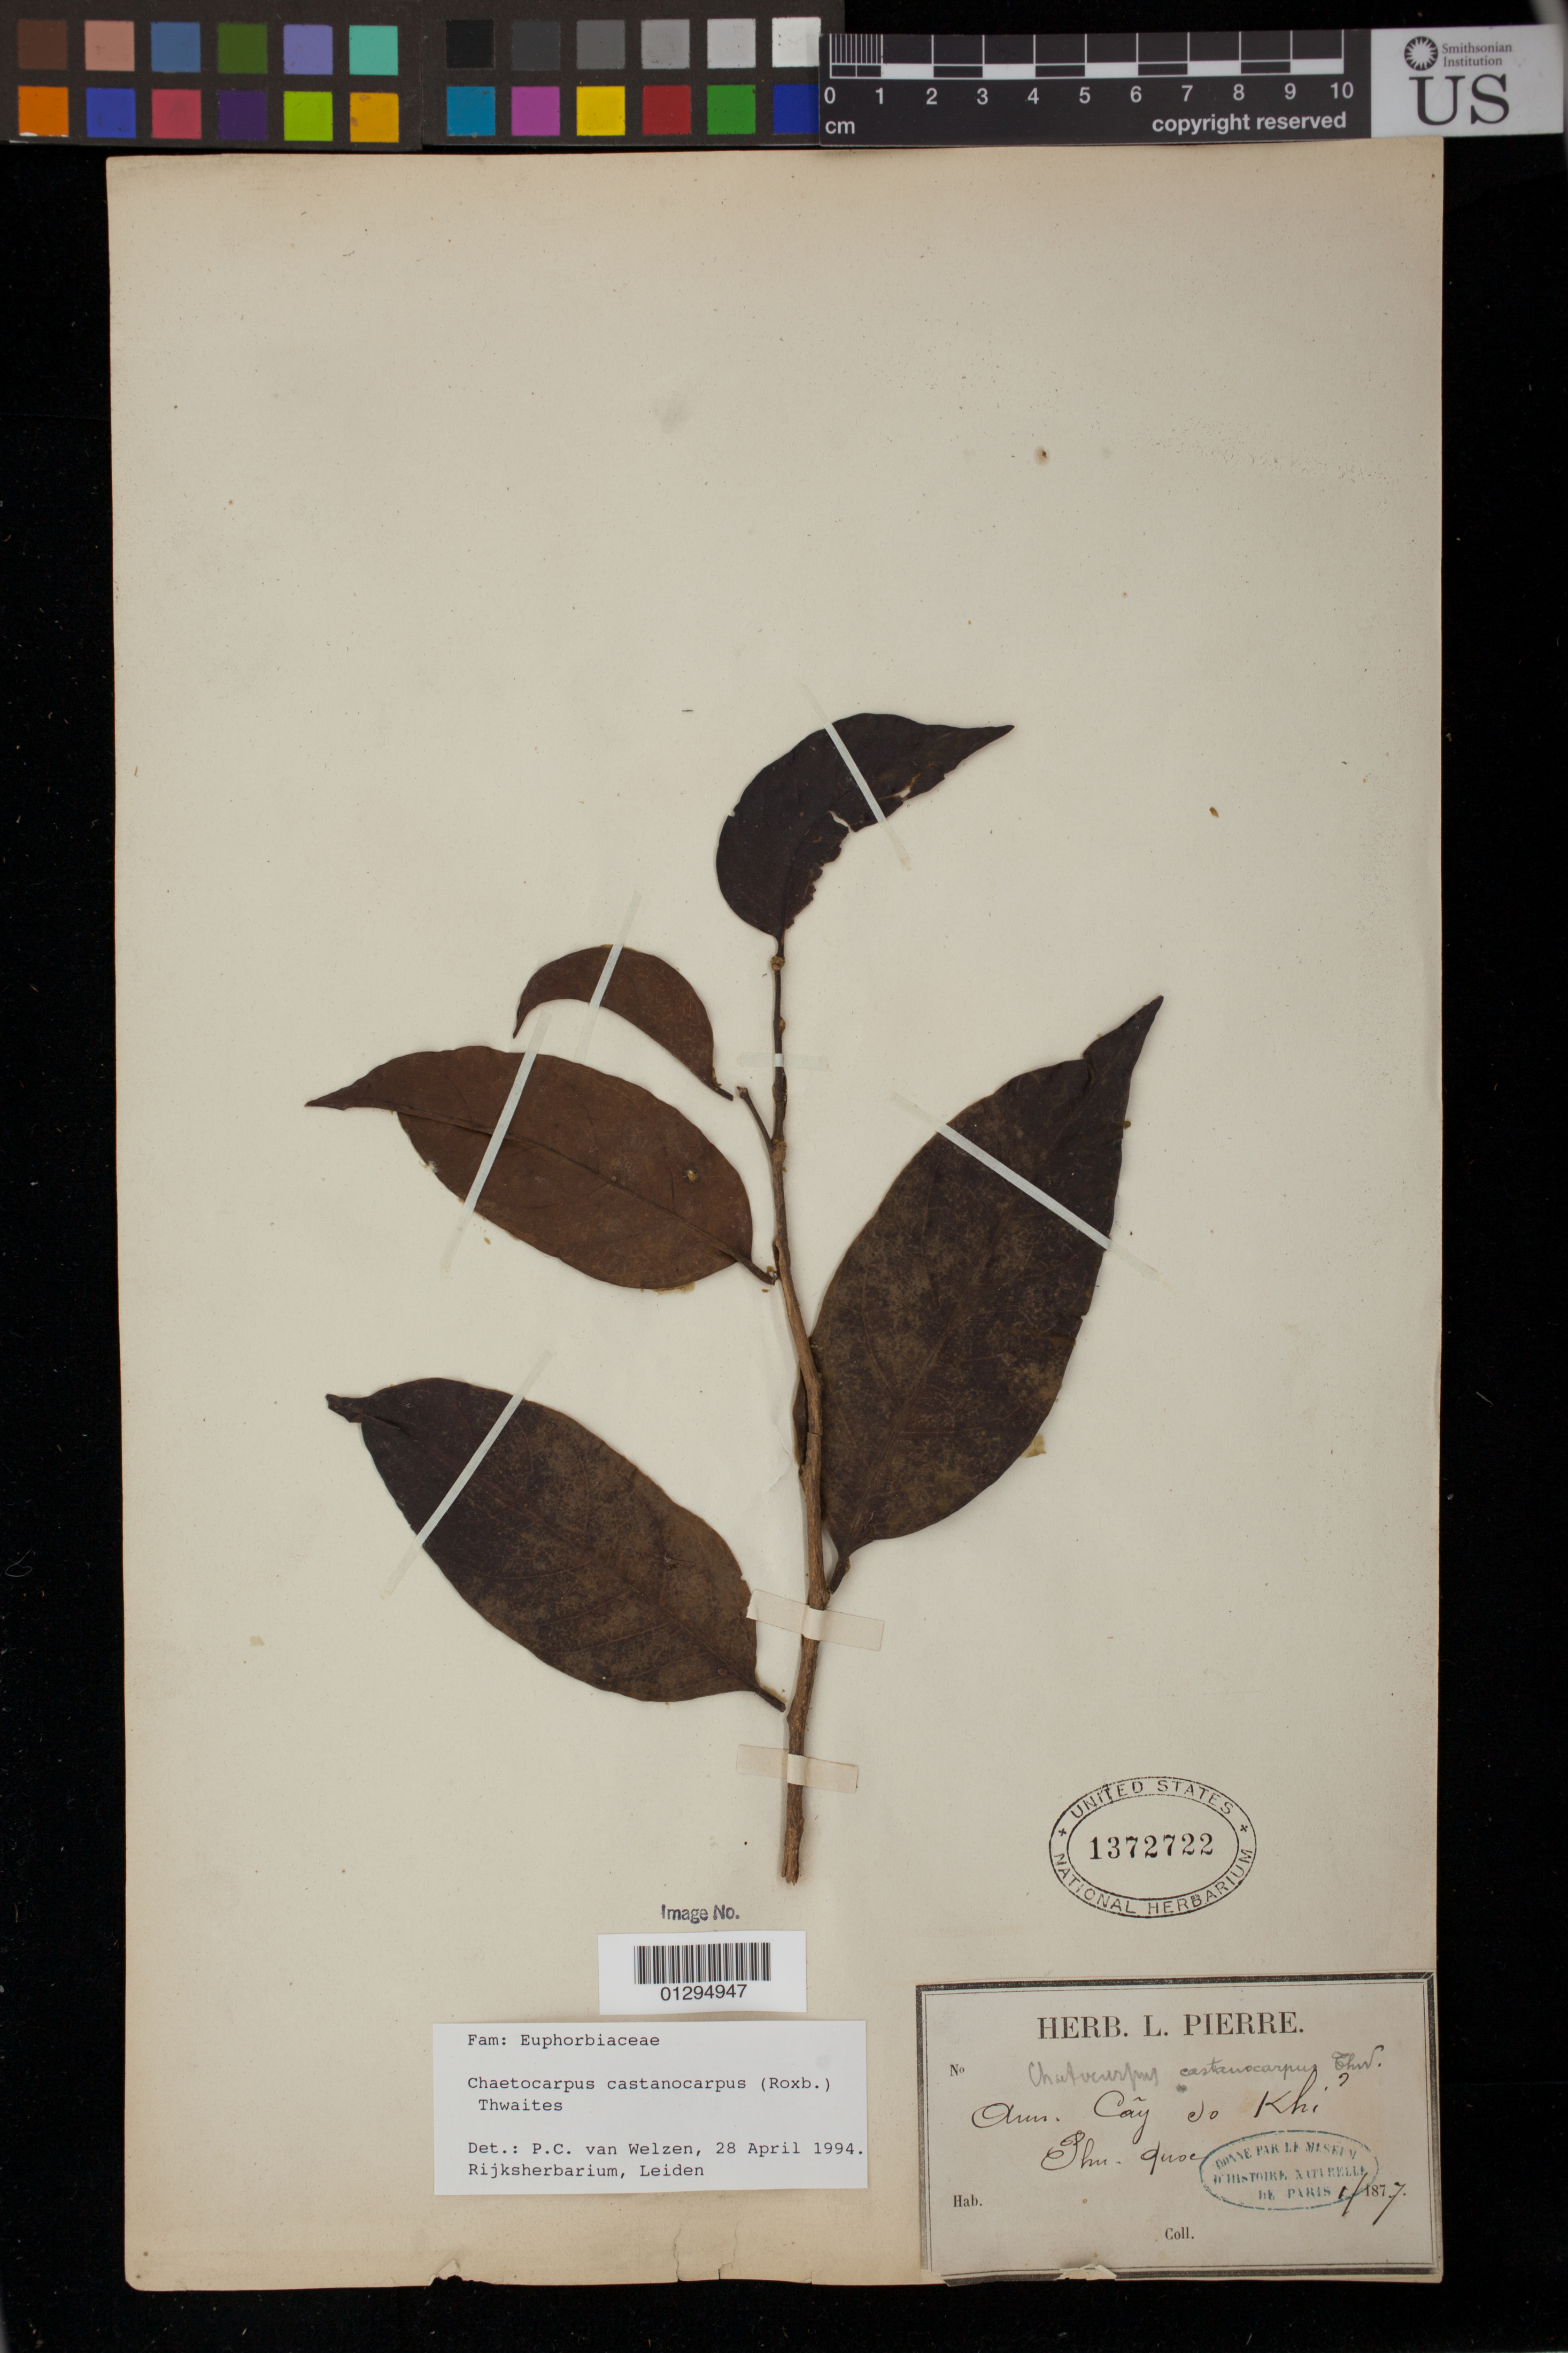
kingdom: Plantae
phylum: Tracheophyta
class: Magnoliopsida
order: Malpighiales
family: Peraceae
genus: Chaetocarpus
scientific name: Chaetocarpus castanocarpus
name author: (Roxb.) Thwaites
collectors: L. Pierre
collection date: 1877-01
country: Vietnam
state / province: Kien Giang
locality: Cay so Khi. Phu Quoc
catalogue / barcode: US 1372722